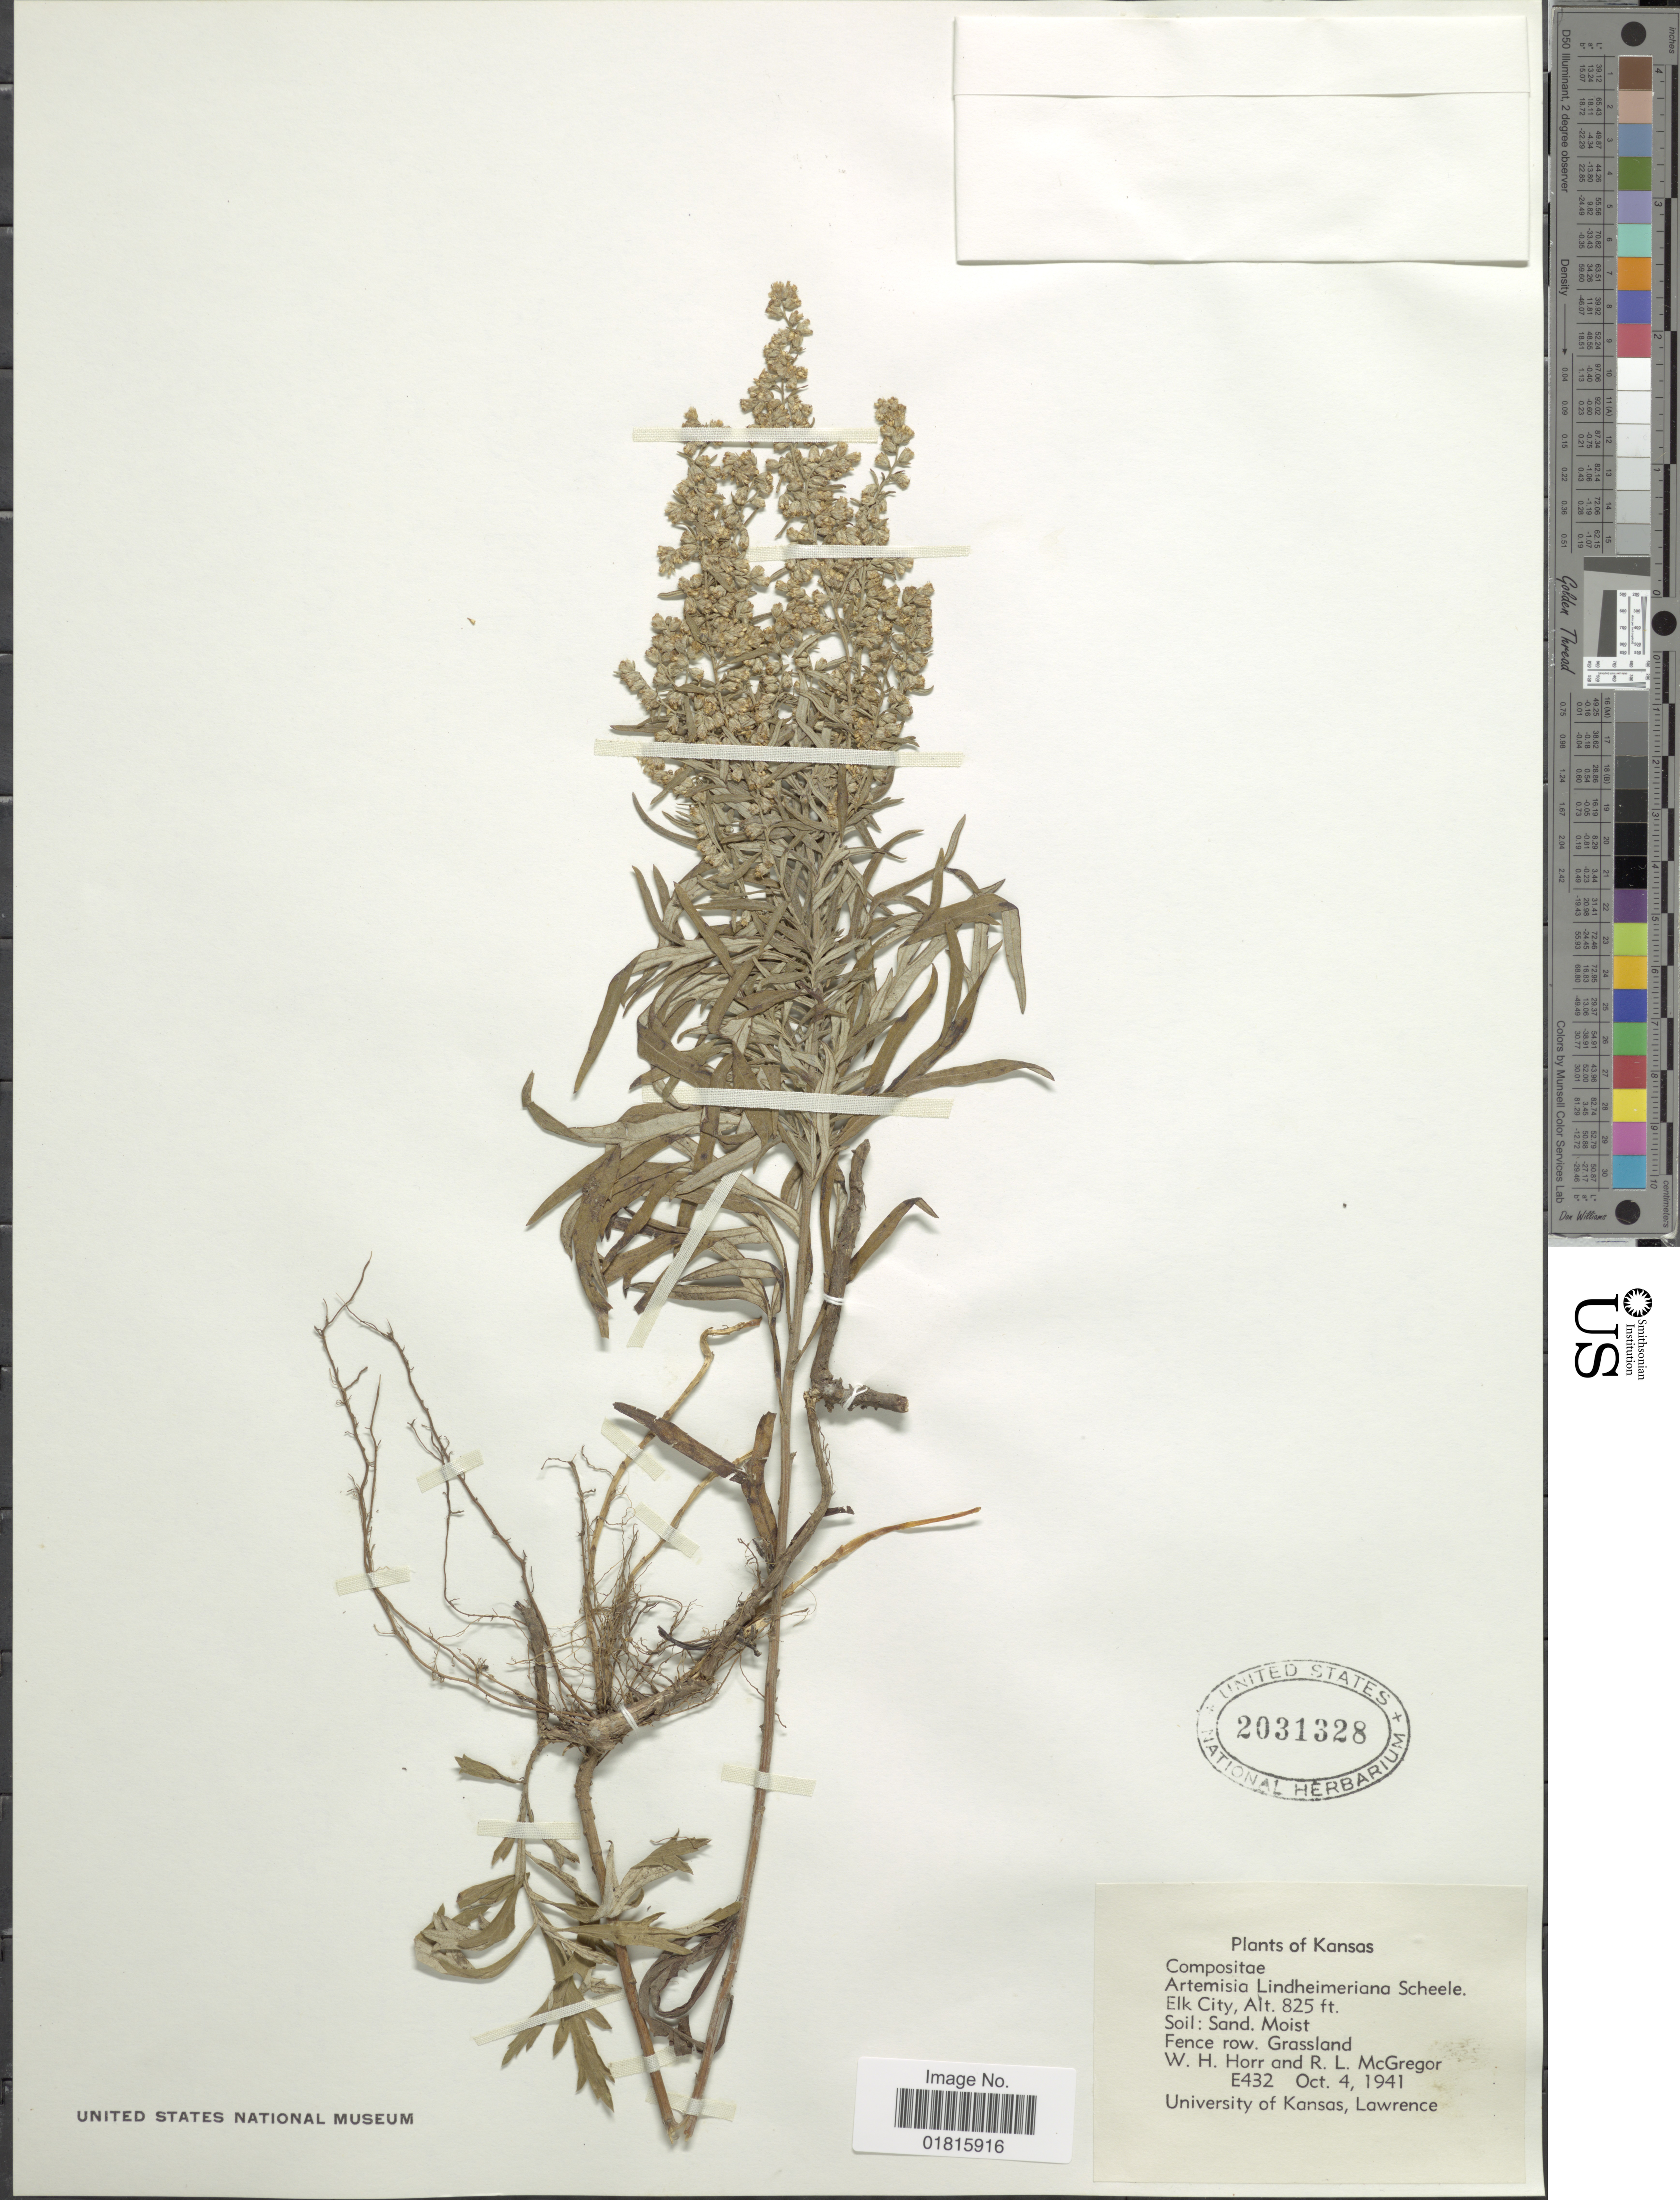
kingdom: Plantae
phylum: Tracheophyta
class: Magnoliopsida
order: Asterales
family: Asteraceae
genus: Artemisia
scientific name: Artemisia lindheimeriana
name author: Scheele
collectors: W. H. Horr & R. McGregor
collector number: E432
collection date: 1941-10-04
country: United States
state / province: Kansas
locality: Elk CIty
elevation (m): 251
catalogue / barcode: US 2031328